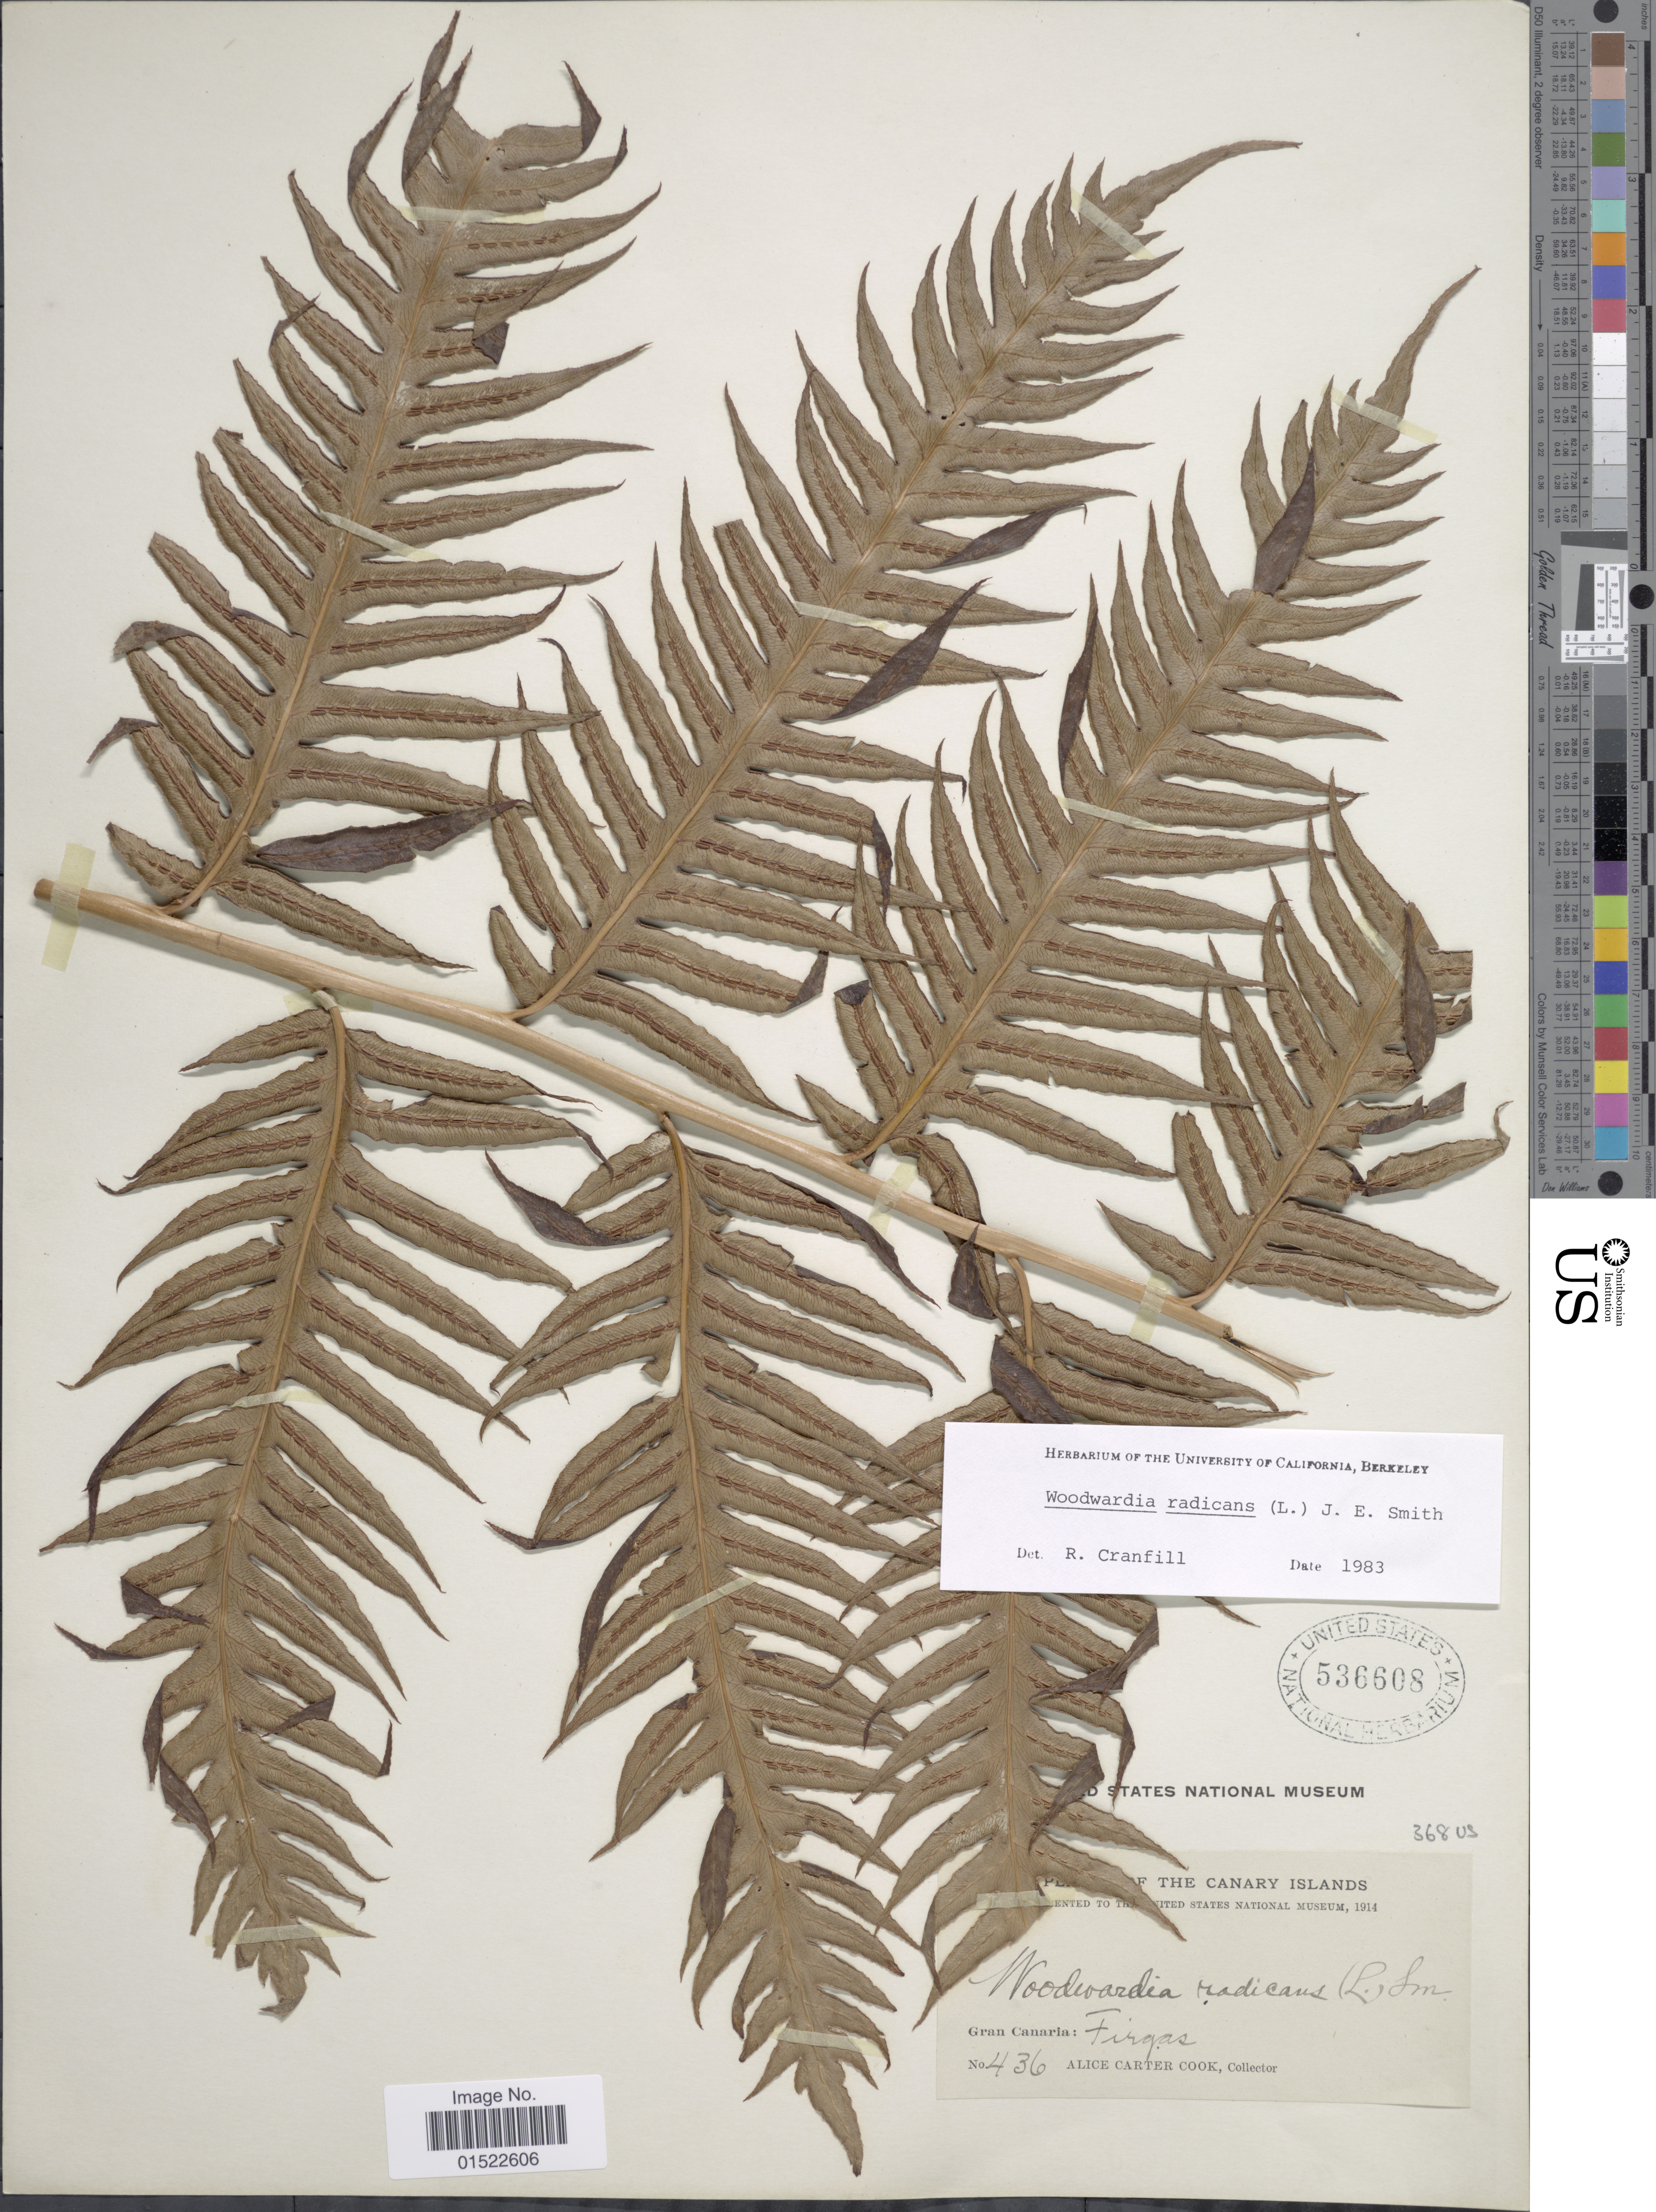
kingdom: Plantae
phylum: Tracheophyta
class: Polypodiopsida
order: Polypodiales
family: Blechnaceae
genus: Woodwardia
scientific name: Woodwardia radicans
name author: (L.) Sm.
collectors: Alice C. Cook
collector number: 436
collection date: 1914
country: Spain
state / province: Canarias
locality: Gran Canaria: Firgas, The Canary Islands.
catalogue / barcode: US 536608